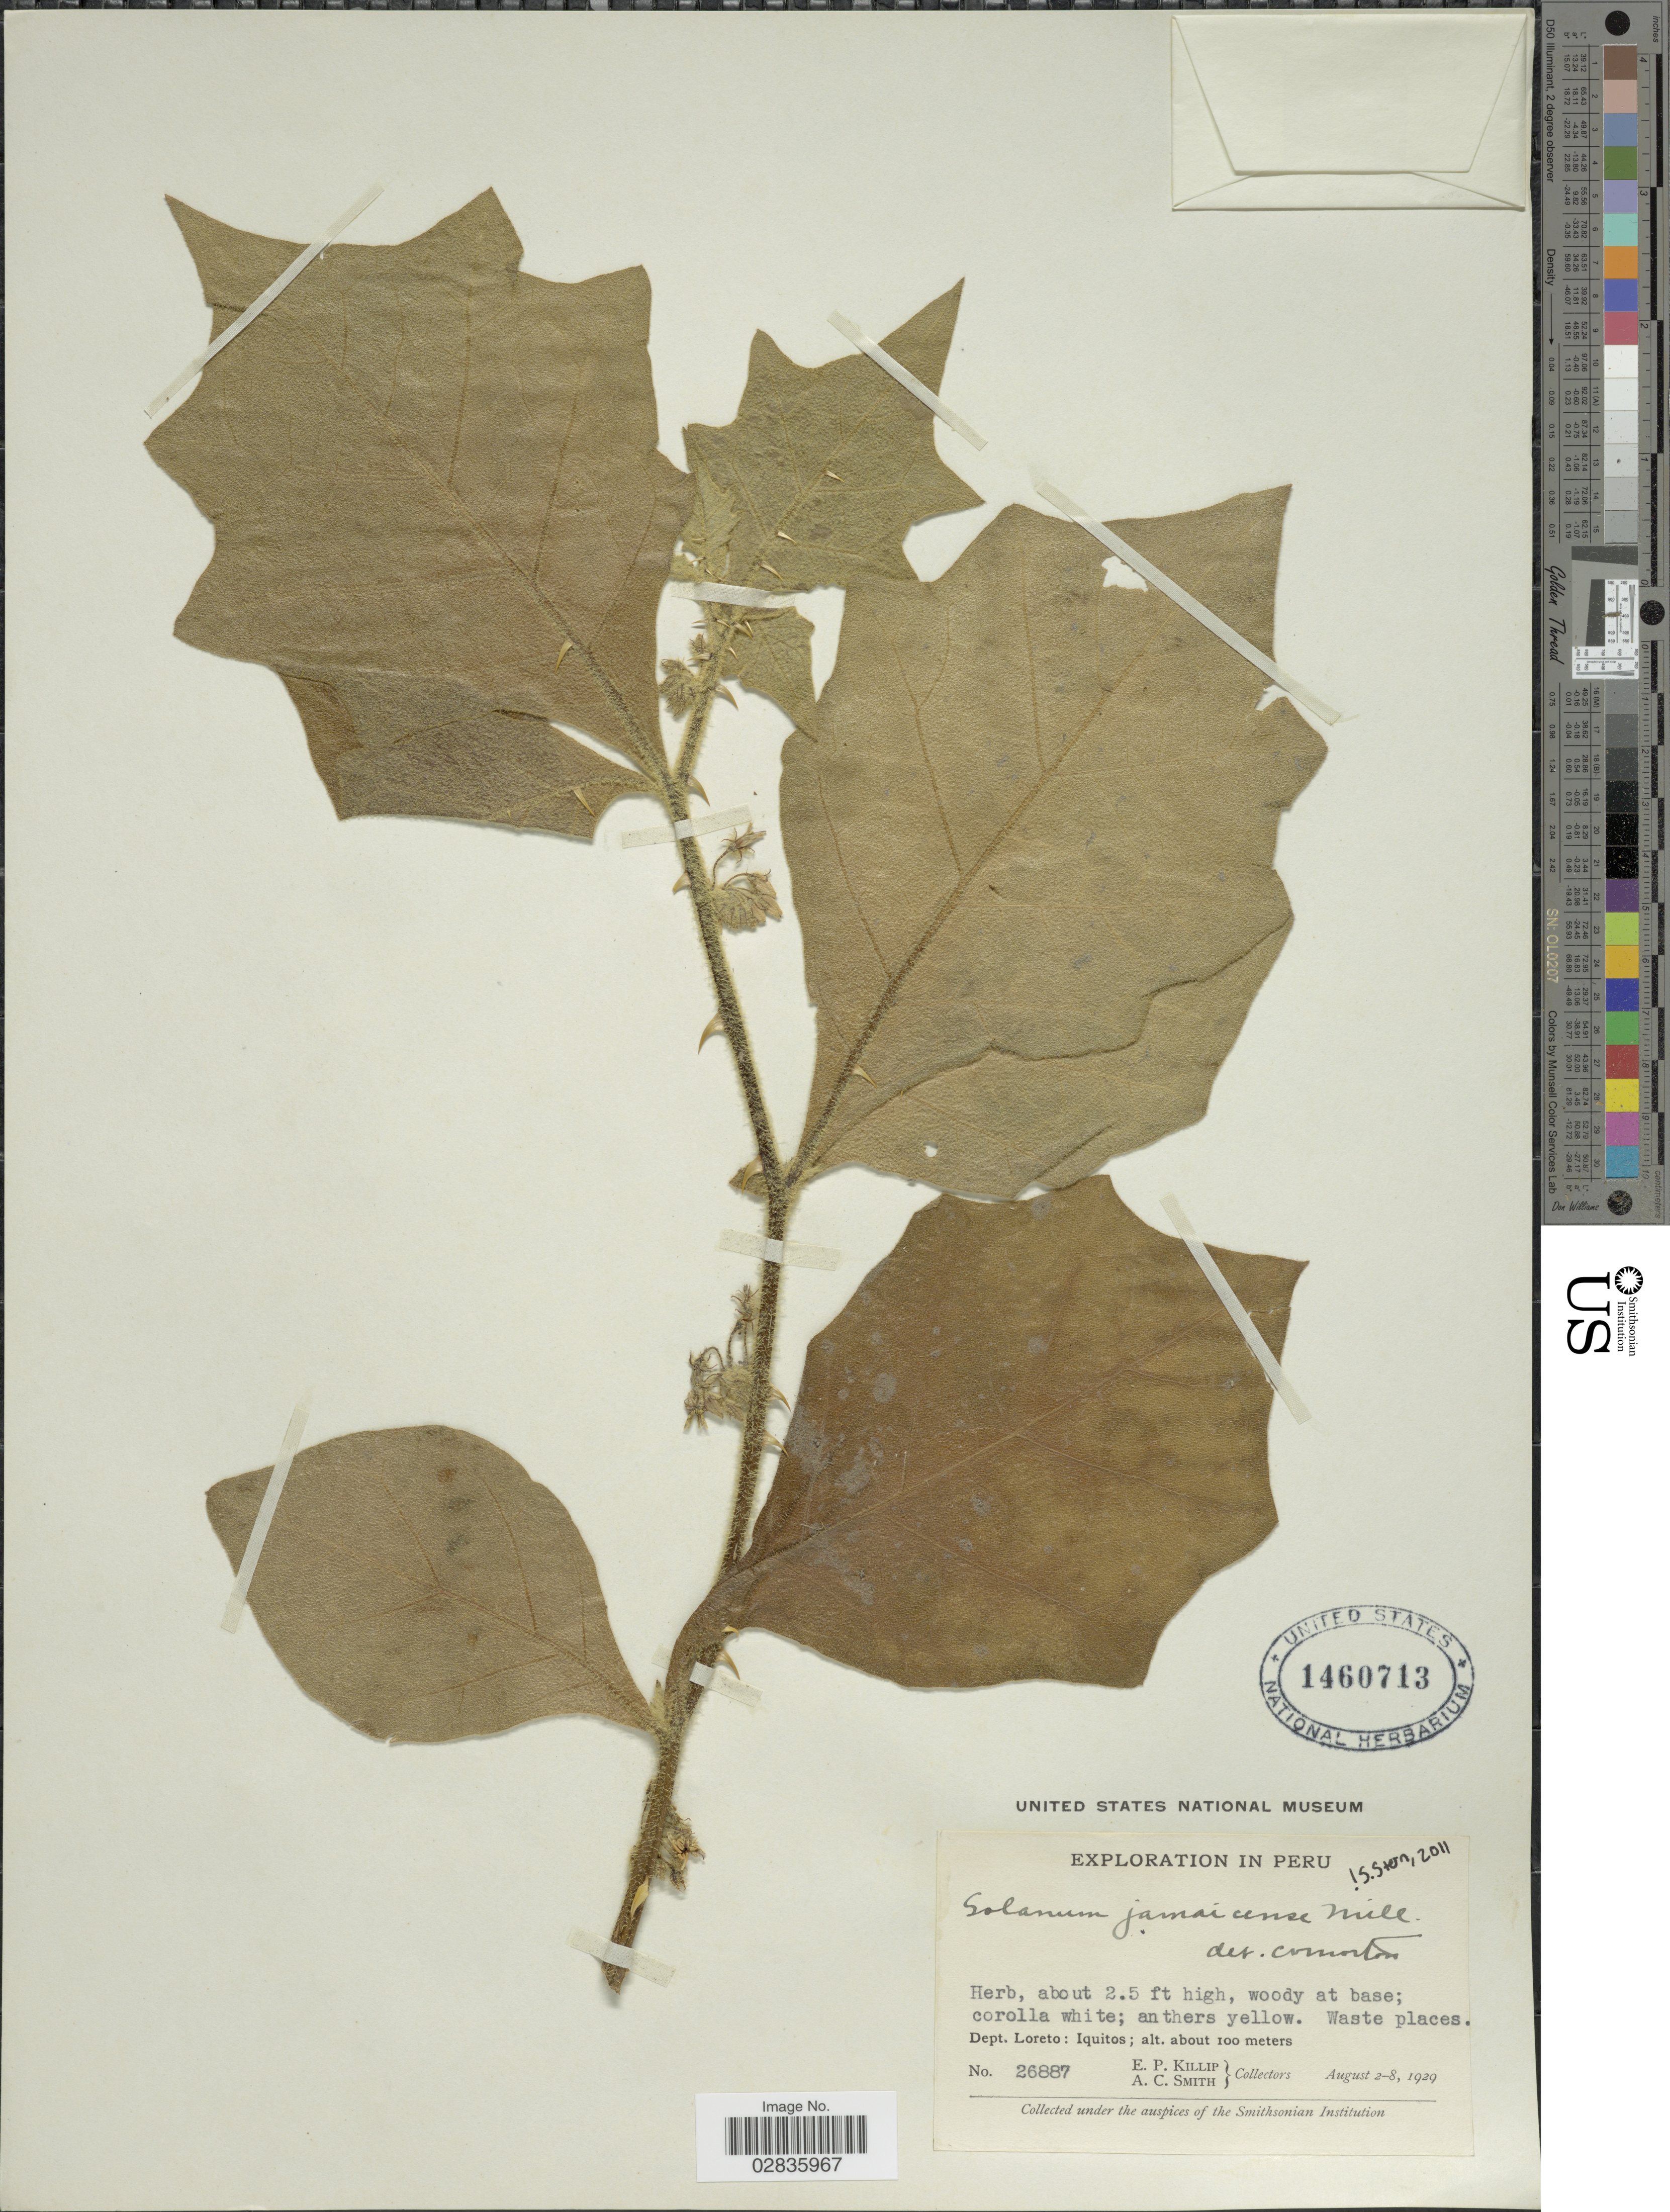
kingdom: Plantae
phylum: Tracheophyta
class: Magnoliopsida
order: Solanales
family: Solanaceae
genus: Solanum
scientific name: Solanum jamaicense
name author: Mill.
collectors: E. P. Killip & A. C. Smith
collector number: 26887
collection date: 1929-08-02/1929-08-08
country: Peru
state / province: Loreto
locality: Dept. Loreto: Iquitos.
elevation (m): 100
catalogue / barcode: US 1460713